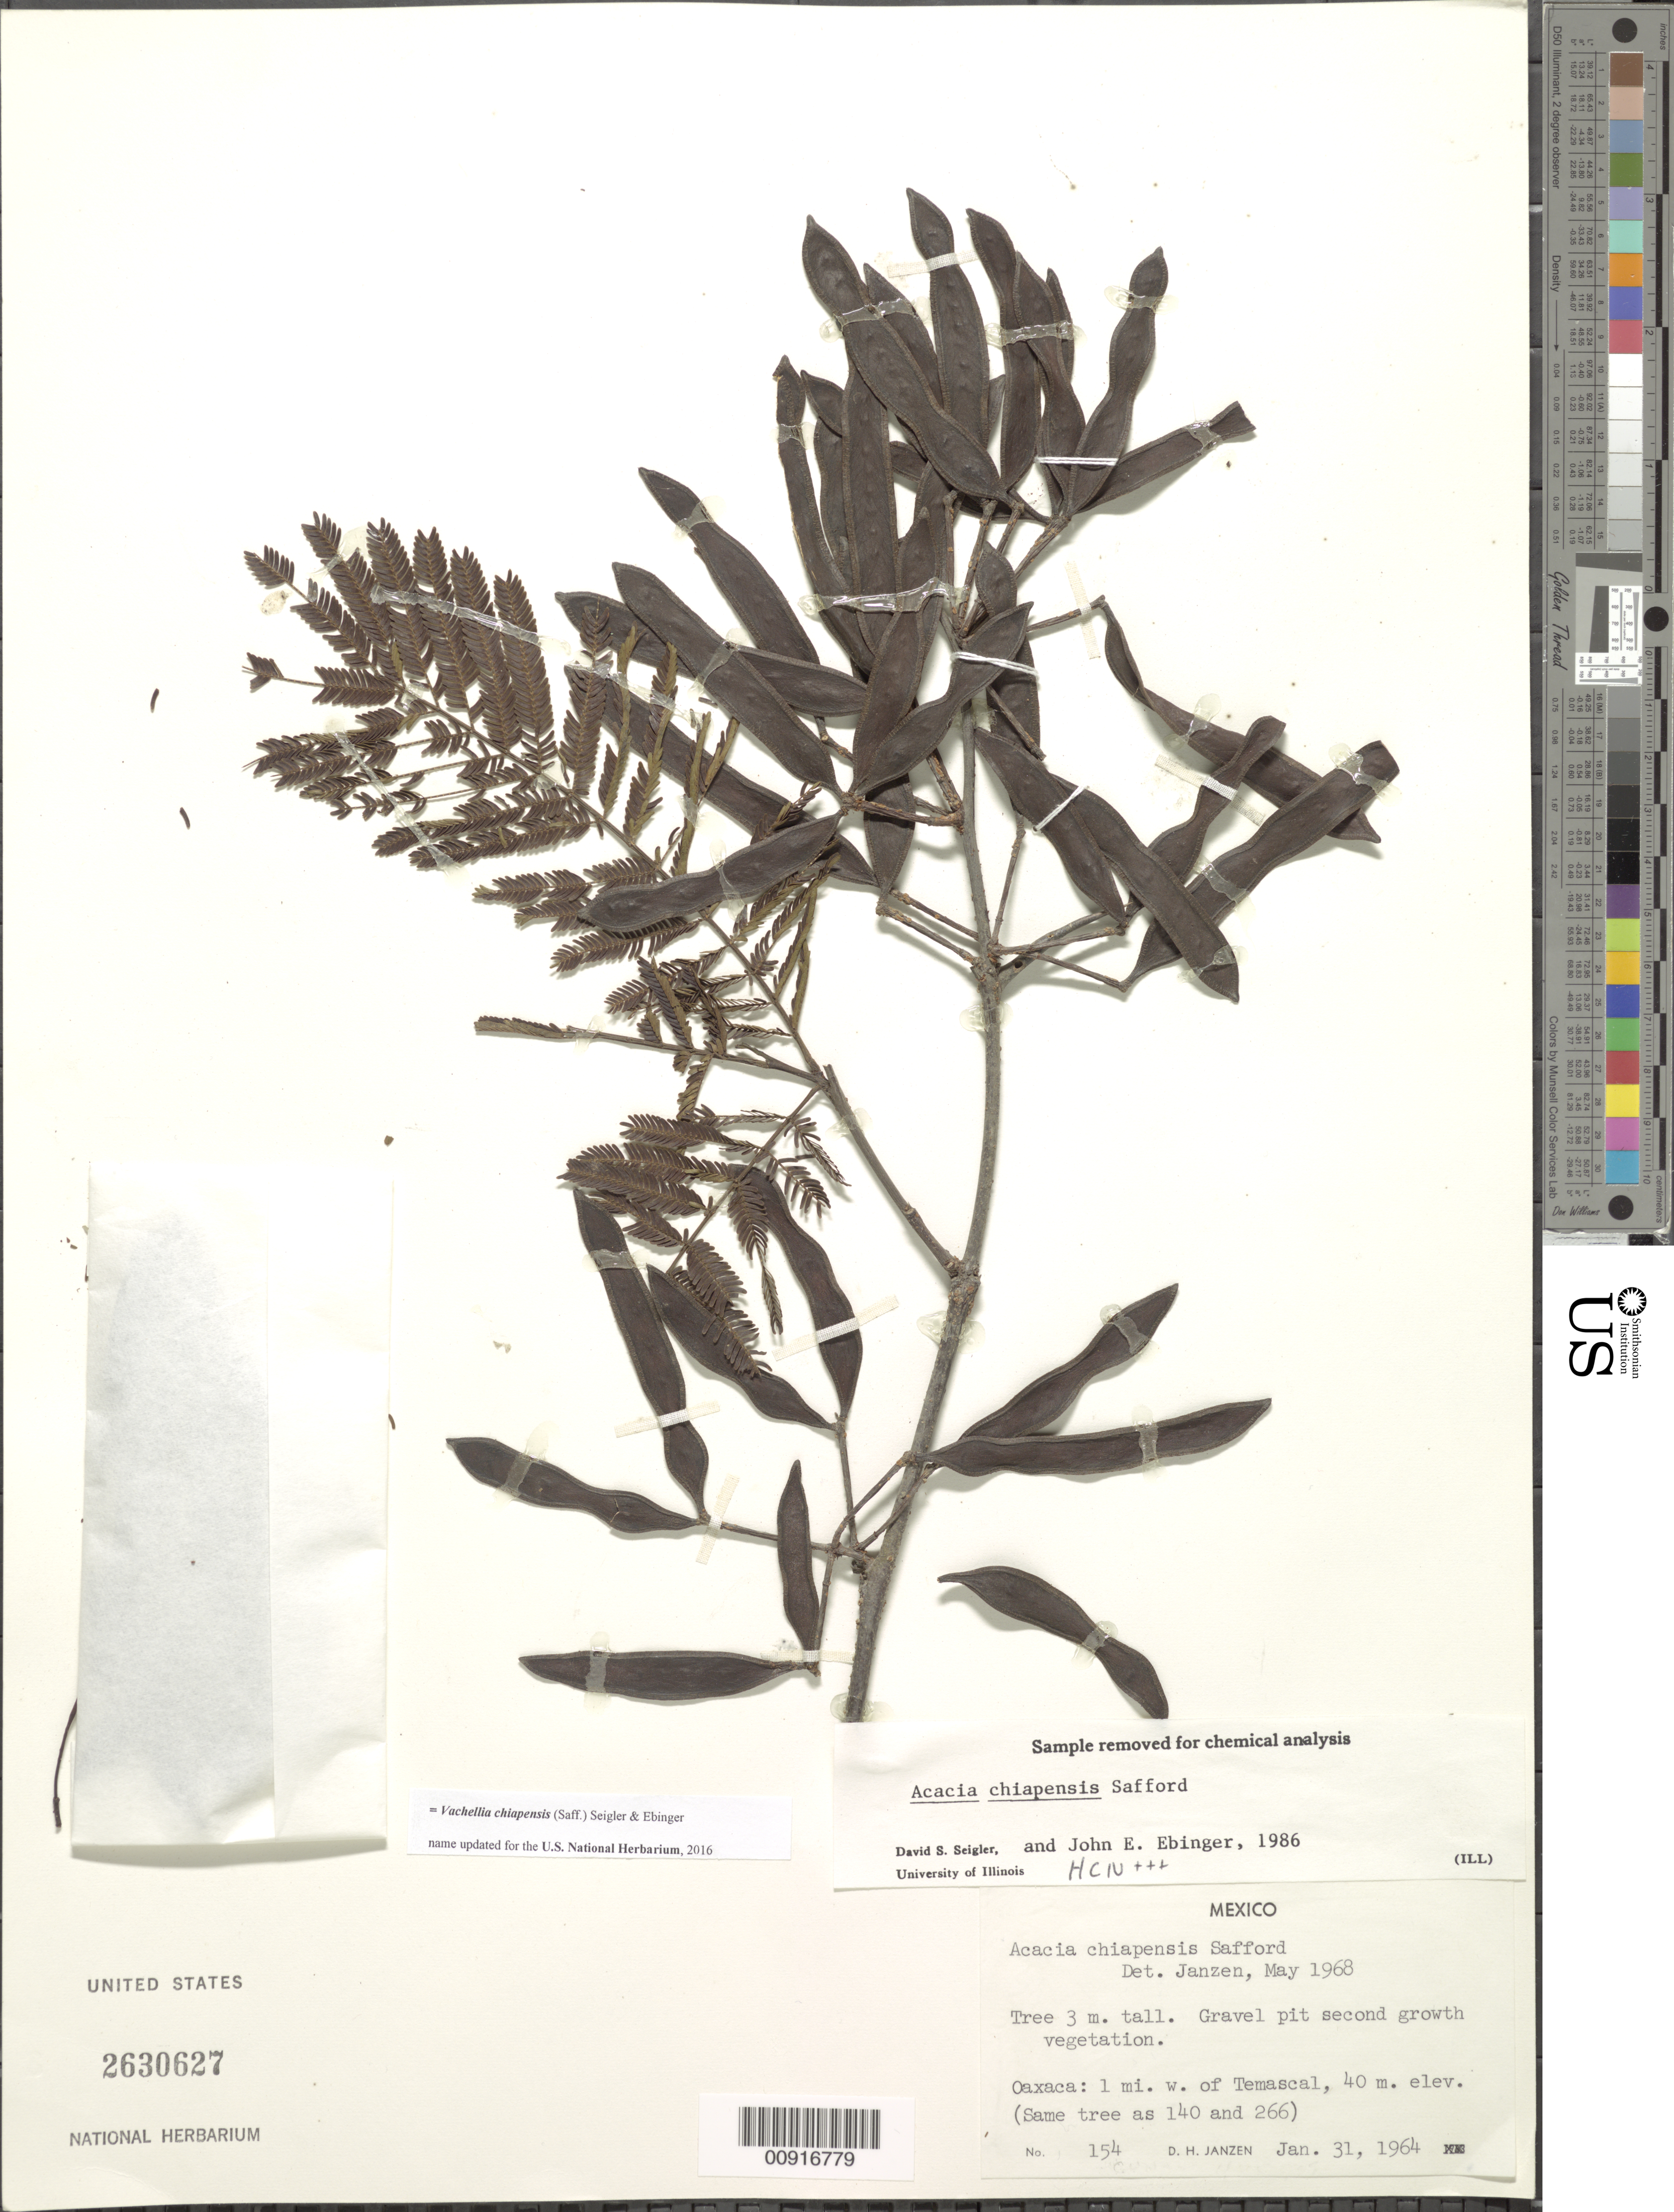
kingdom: Plantae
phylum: Tracheophyta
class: Magnoliopsida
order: Fabales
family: Fabaceae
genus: Vachellia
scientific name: Vachellia chiapensis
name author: (Saff.) Seigler & Ebinger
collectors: D. Janzen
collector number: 154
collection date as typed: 31 Jan 1964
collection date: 1964-01-31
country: Mexico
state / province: Oaxaca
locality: Oaxaca: 1 mi. west of Temascal.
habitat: Gravel pit second growth vegetation.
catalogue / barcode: US 2630627